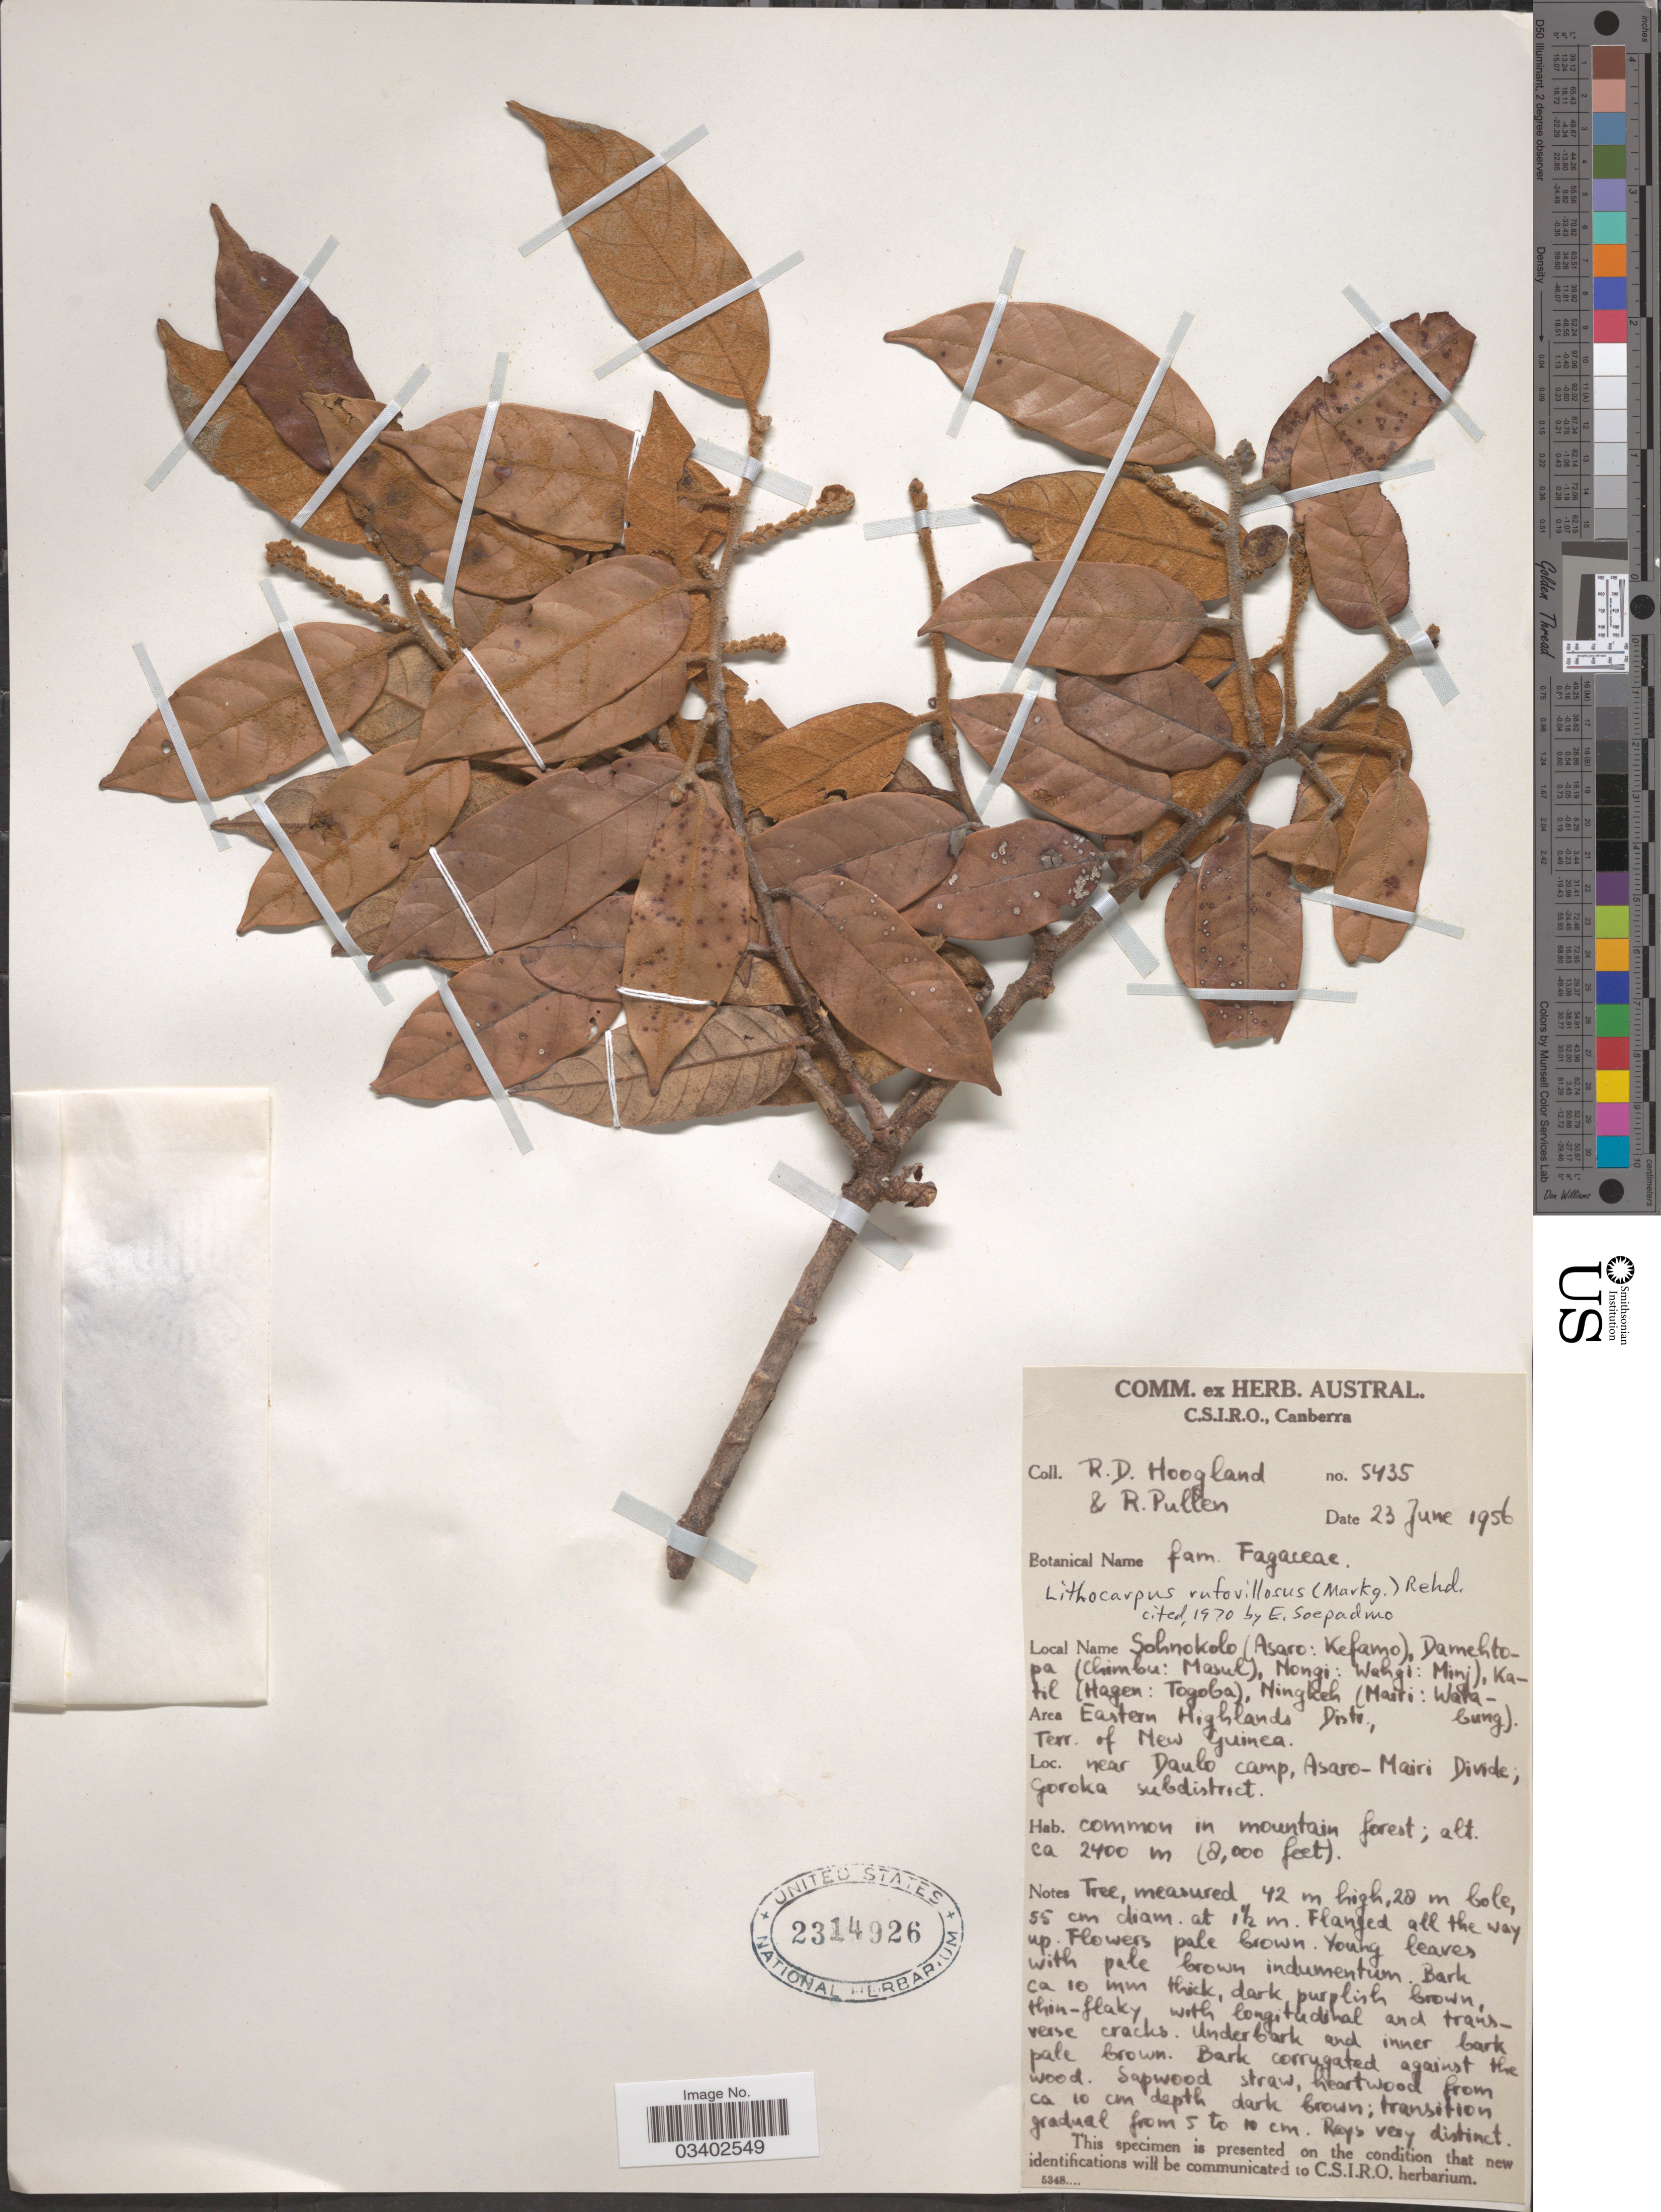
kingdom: Plantae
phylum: Tracheophyta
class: Magnoliopsida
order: Fagales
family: Fagaceae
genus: Lithocarpus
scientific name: Lithocarpus rufovillosus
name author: (Markgr.) Rehder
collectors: R. D. Hoogland & R. Pullen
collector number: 5435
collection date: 1956-06-23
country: Papua New Guinea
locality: Area Eastern Highlands Distr., Terr. of New Guinea. Near Daulo camp, Asaro-Mairi Divide, Goroka subdistrict.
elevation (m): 2438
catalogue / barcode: US 2314926